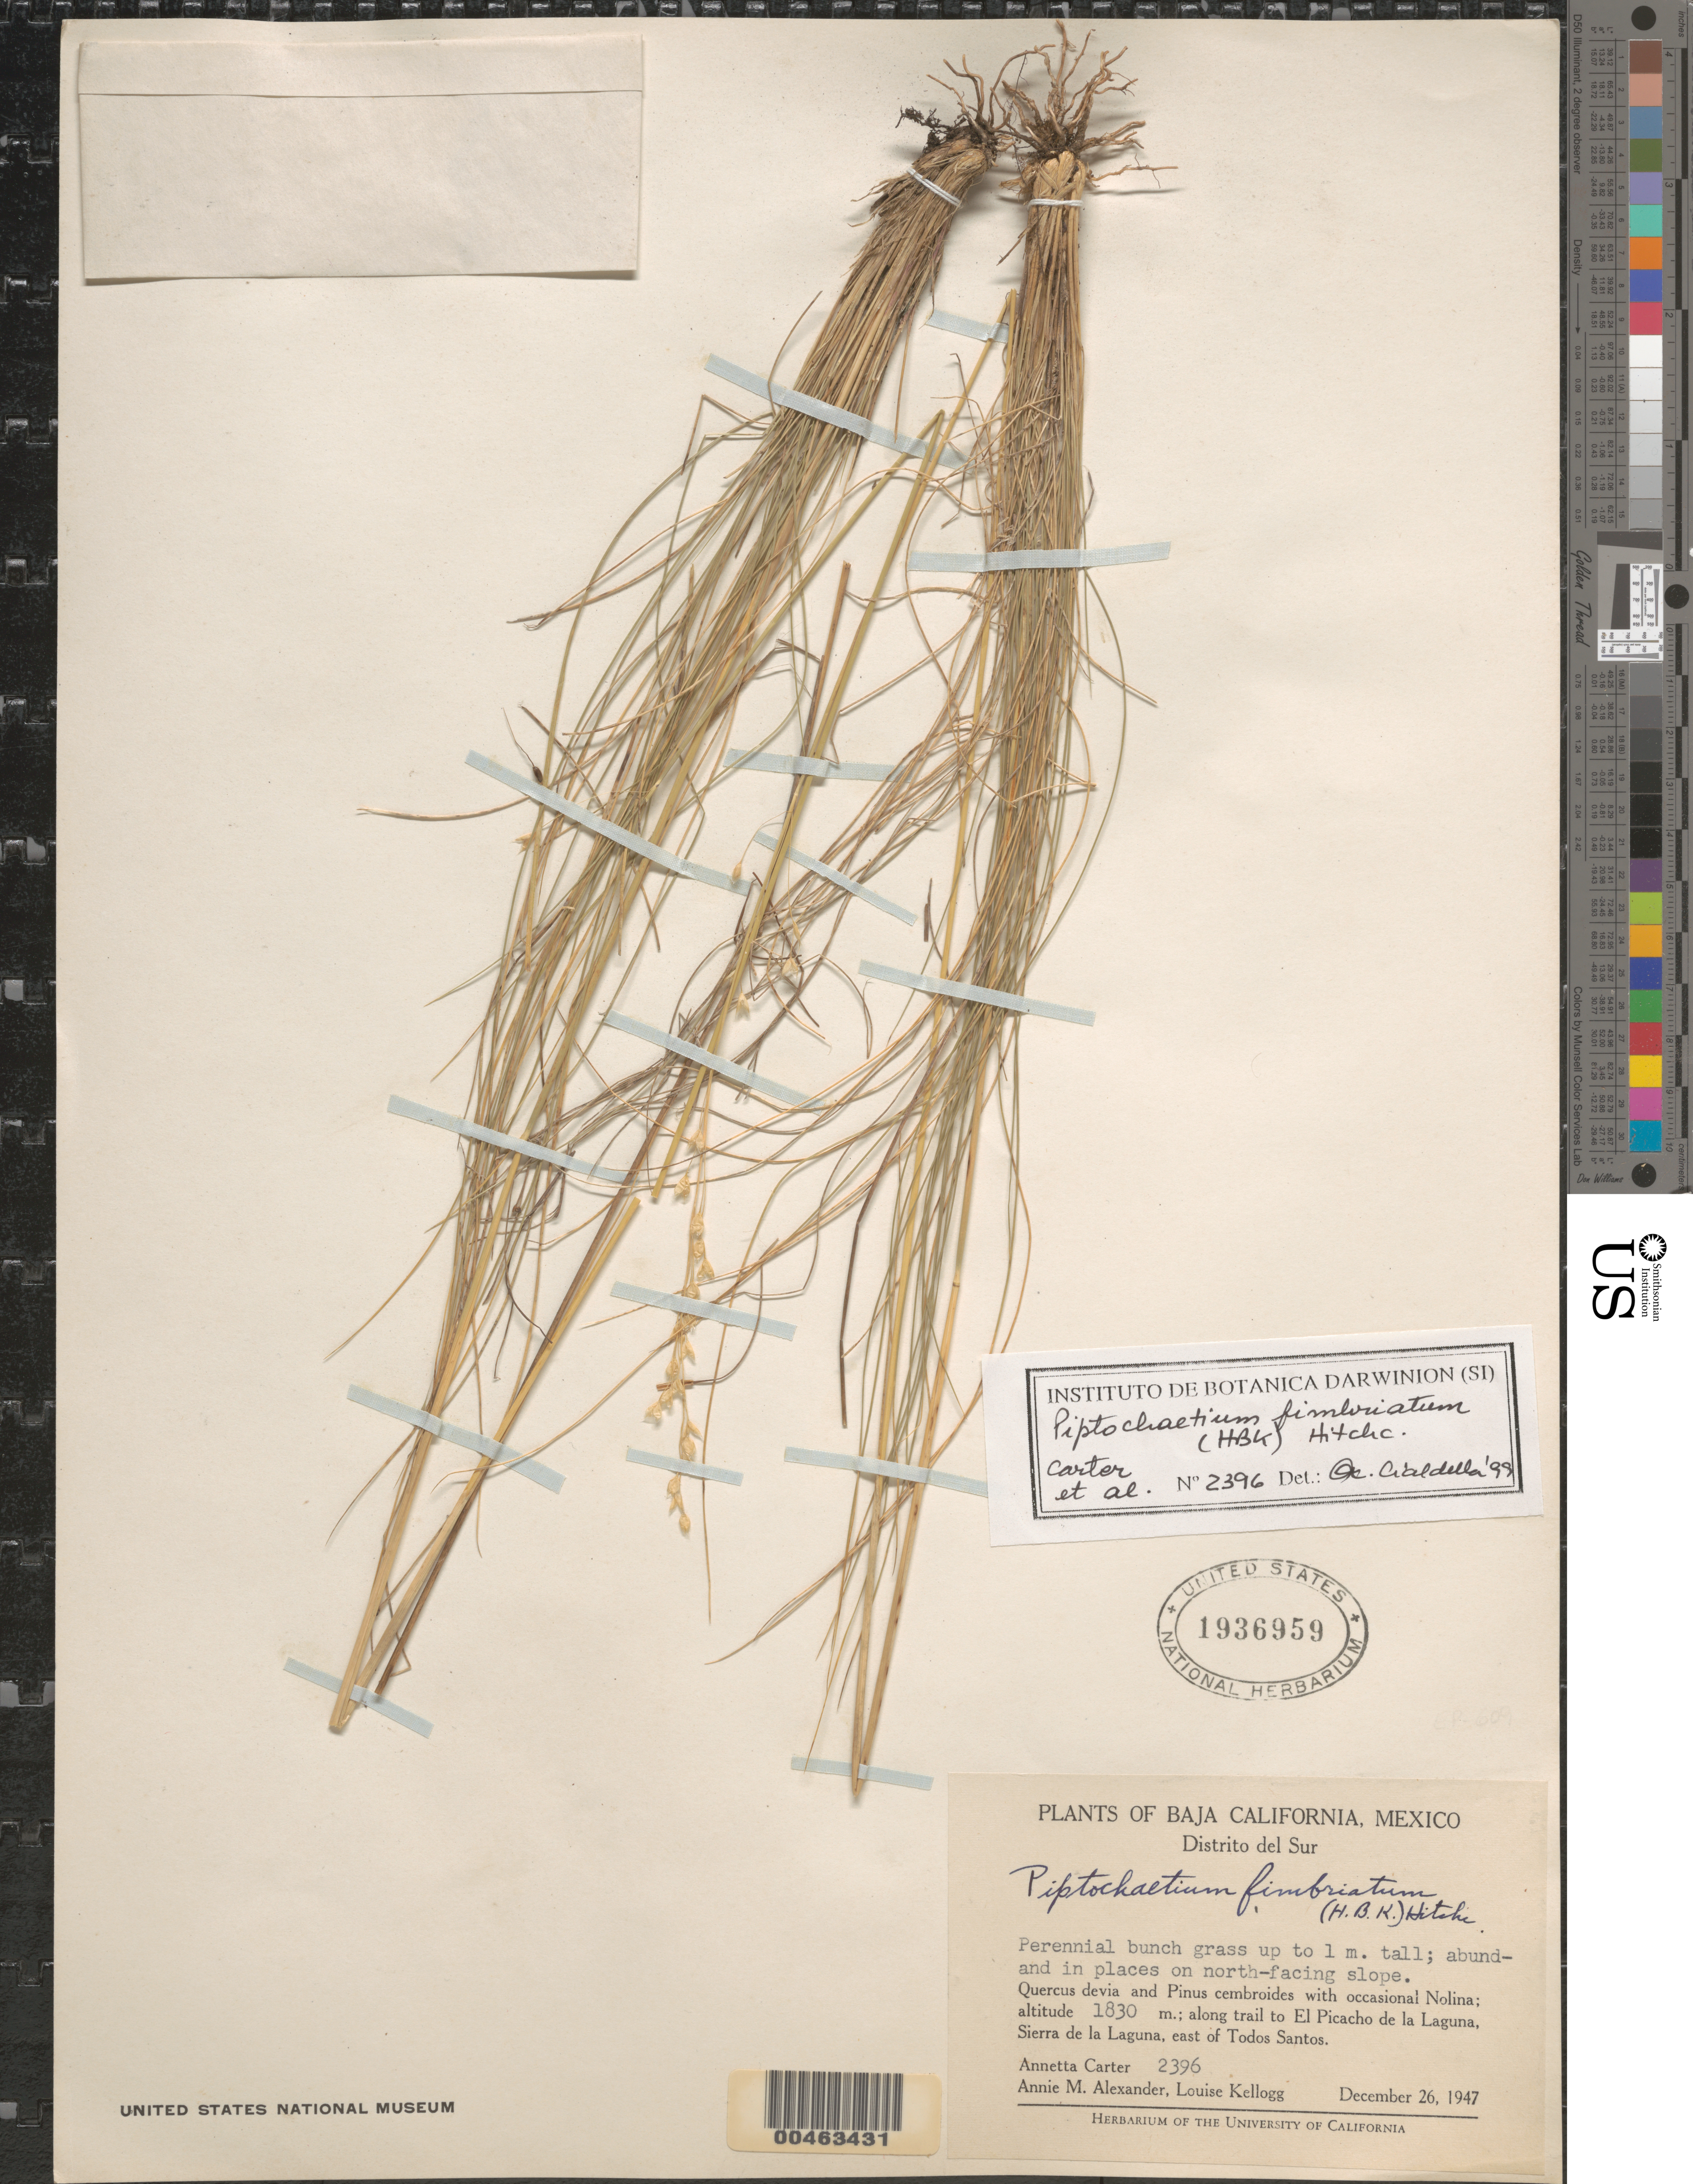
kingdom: Plantae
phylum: Tracheophyta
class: Liliopsida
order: Poales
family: Poaceae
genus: Piptochaetium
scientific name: Piptochaetium fimbriatum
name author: (Kunth) Hitchc.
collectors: A. M. Carter, A. M. Alexander & L. Kellogg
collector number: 2396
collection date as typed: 26 Dec 1947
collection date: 1947-12-26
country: Mexico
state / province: Baja California Sur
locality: Along trail to El Picacho de la Laguna, Sierra de la Laguna, E of Todos Santos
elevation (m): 1830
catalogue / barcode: US 1936959